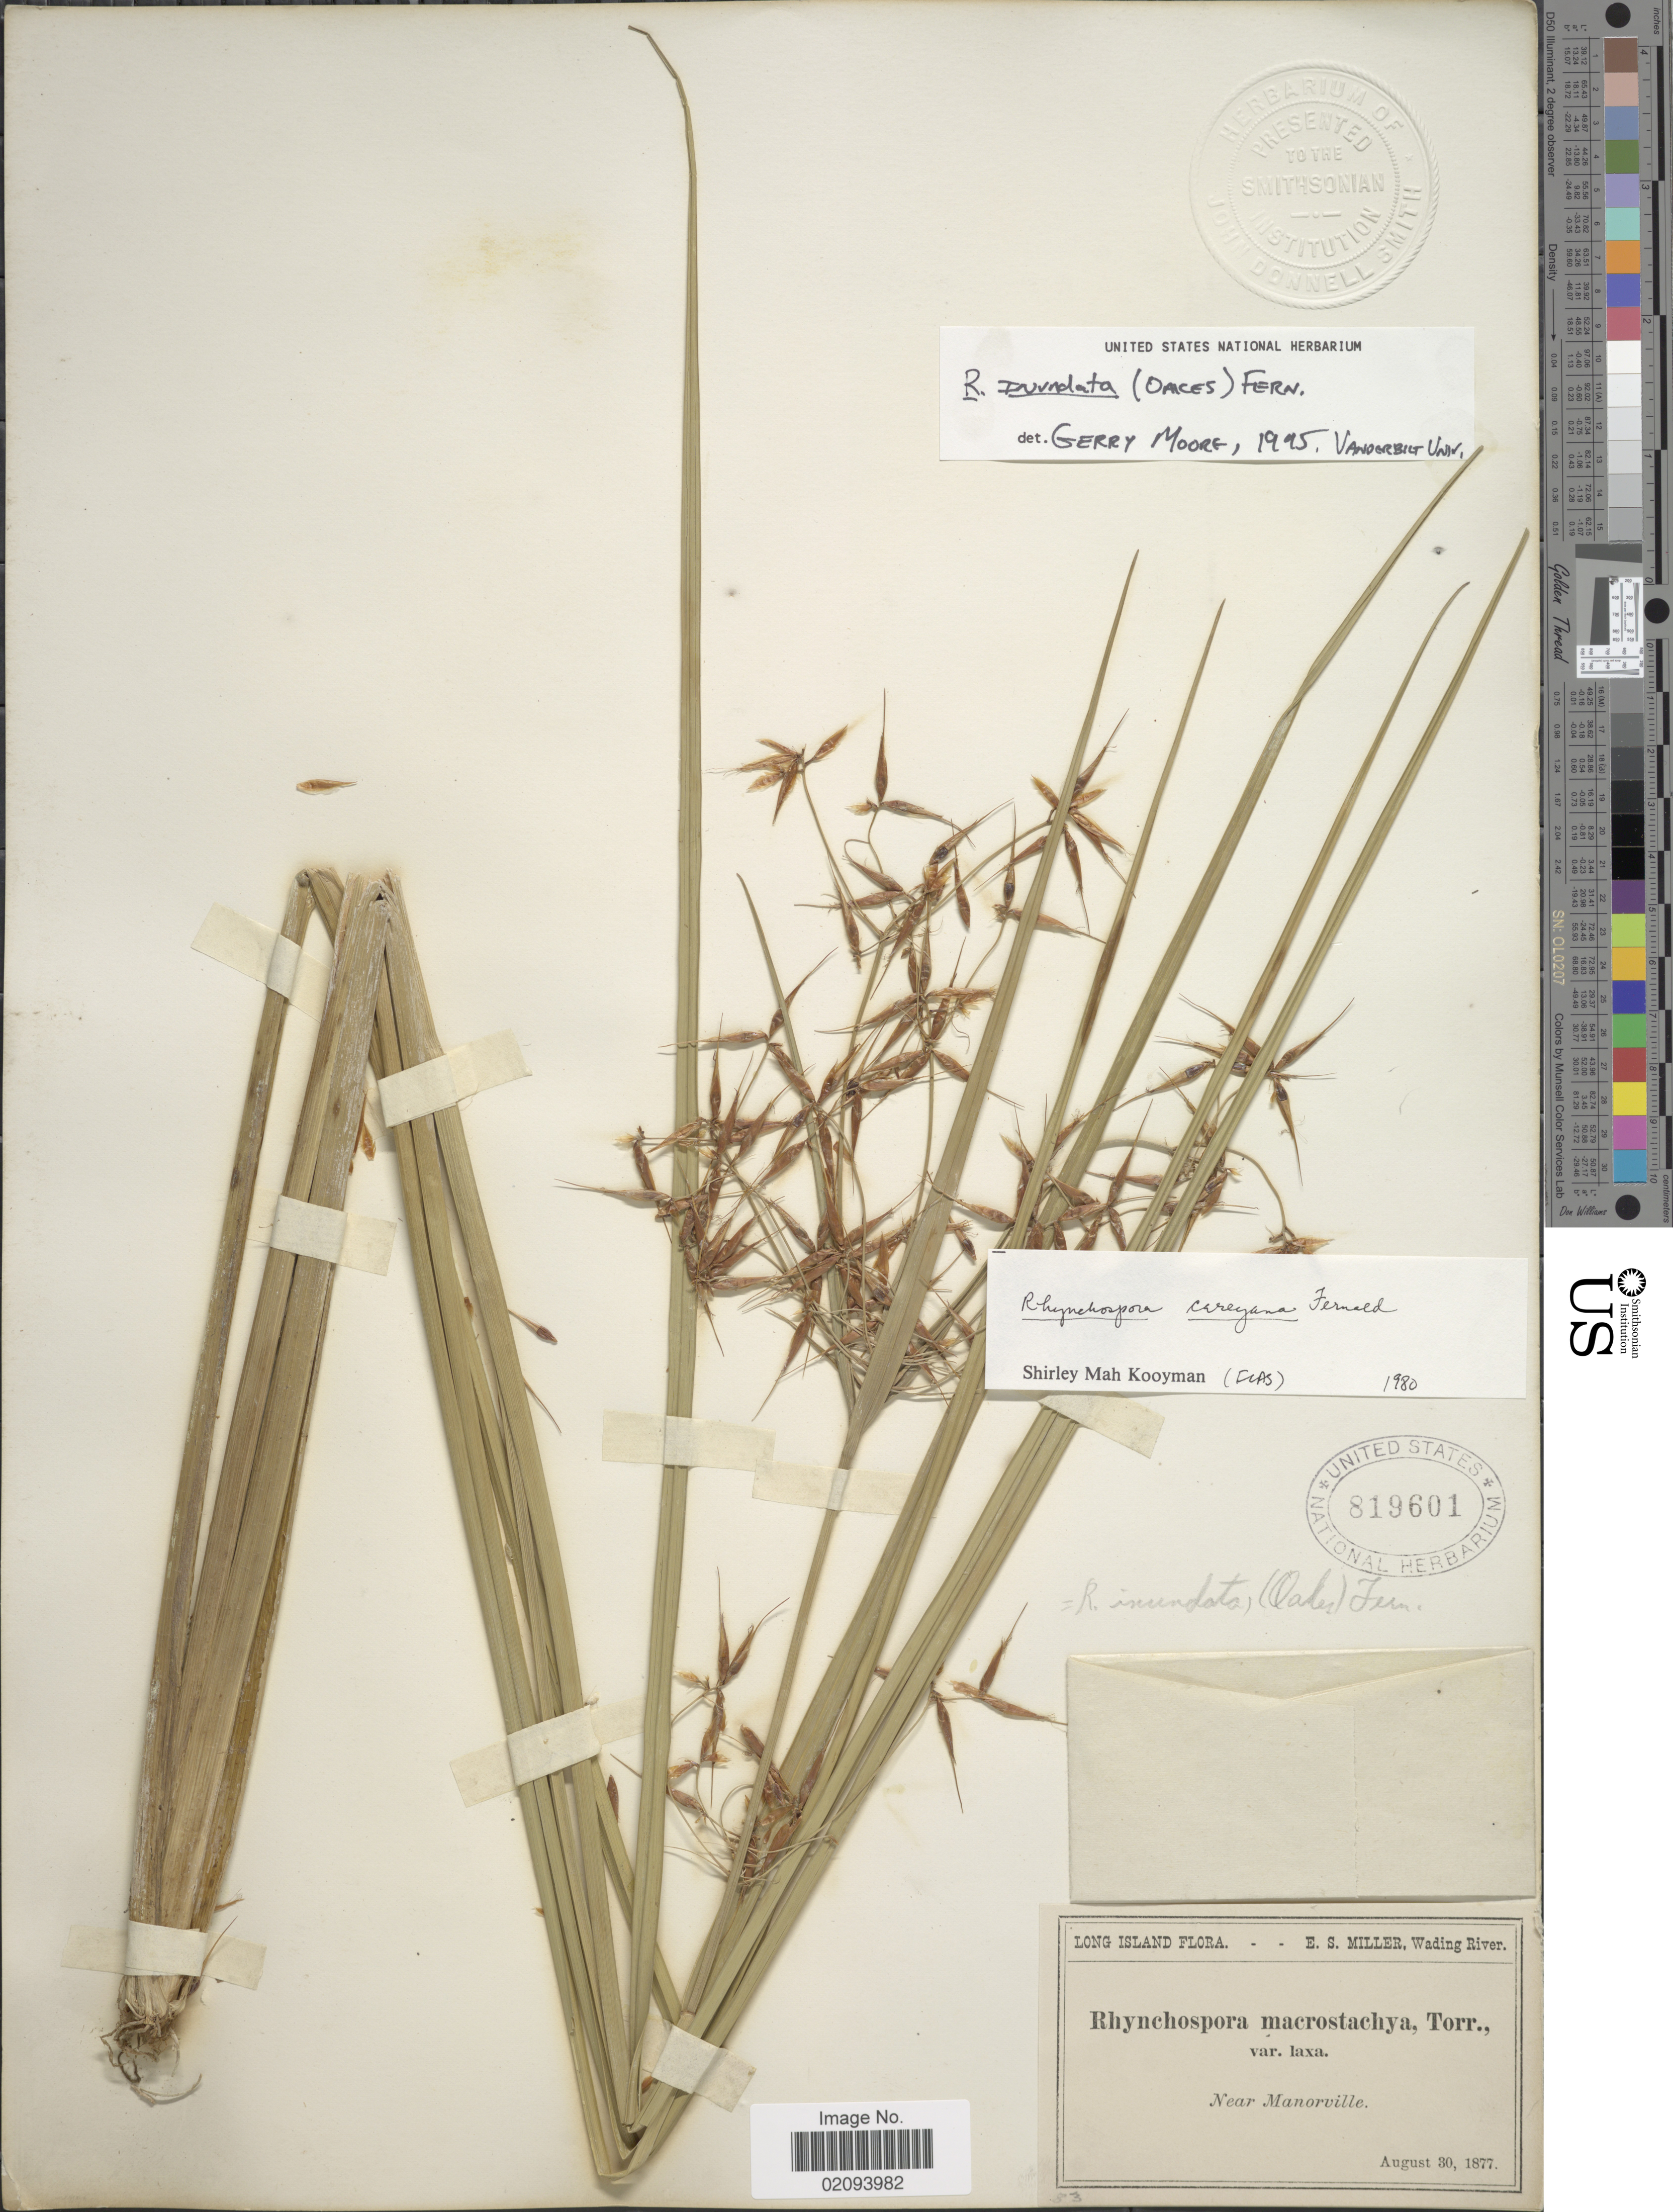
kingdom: Plantae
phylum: Tracheophyta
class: Liliopsida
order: Poales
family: Cyperaceae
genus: Rhynchospora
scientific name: Rhynchospora inundata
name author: (Oakes) Fernald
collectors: E. S. Miller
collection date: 1877-08-30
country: United States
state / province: New York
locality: Long Island. Near Manorville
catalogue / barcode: US 819601